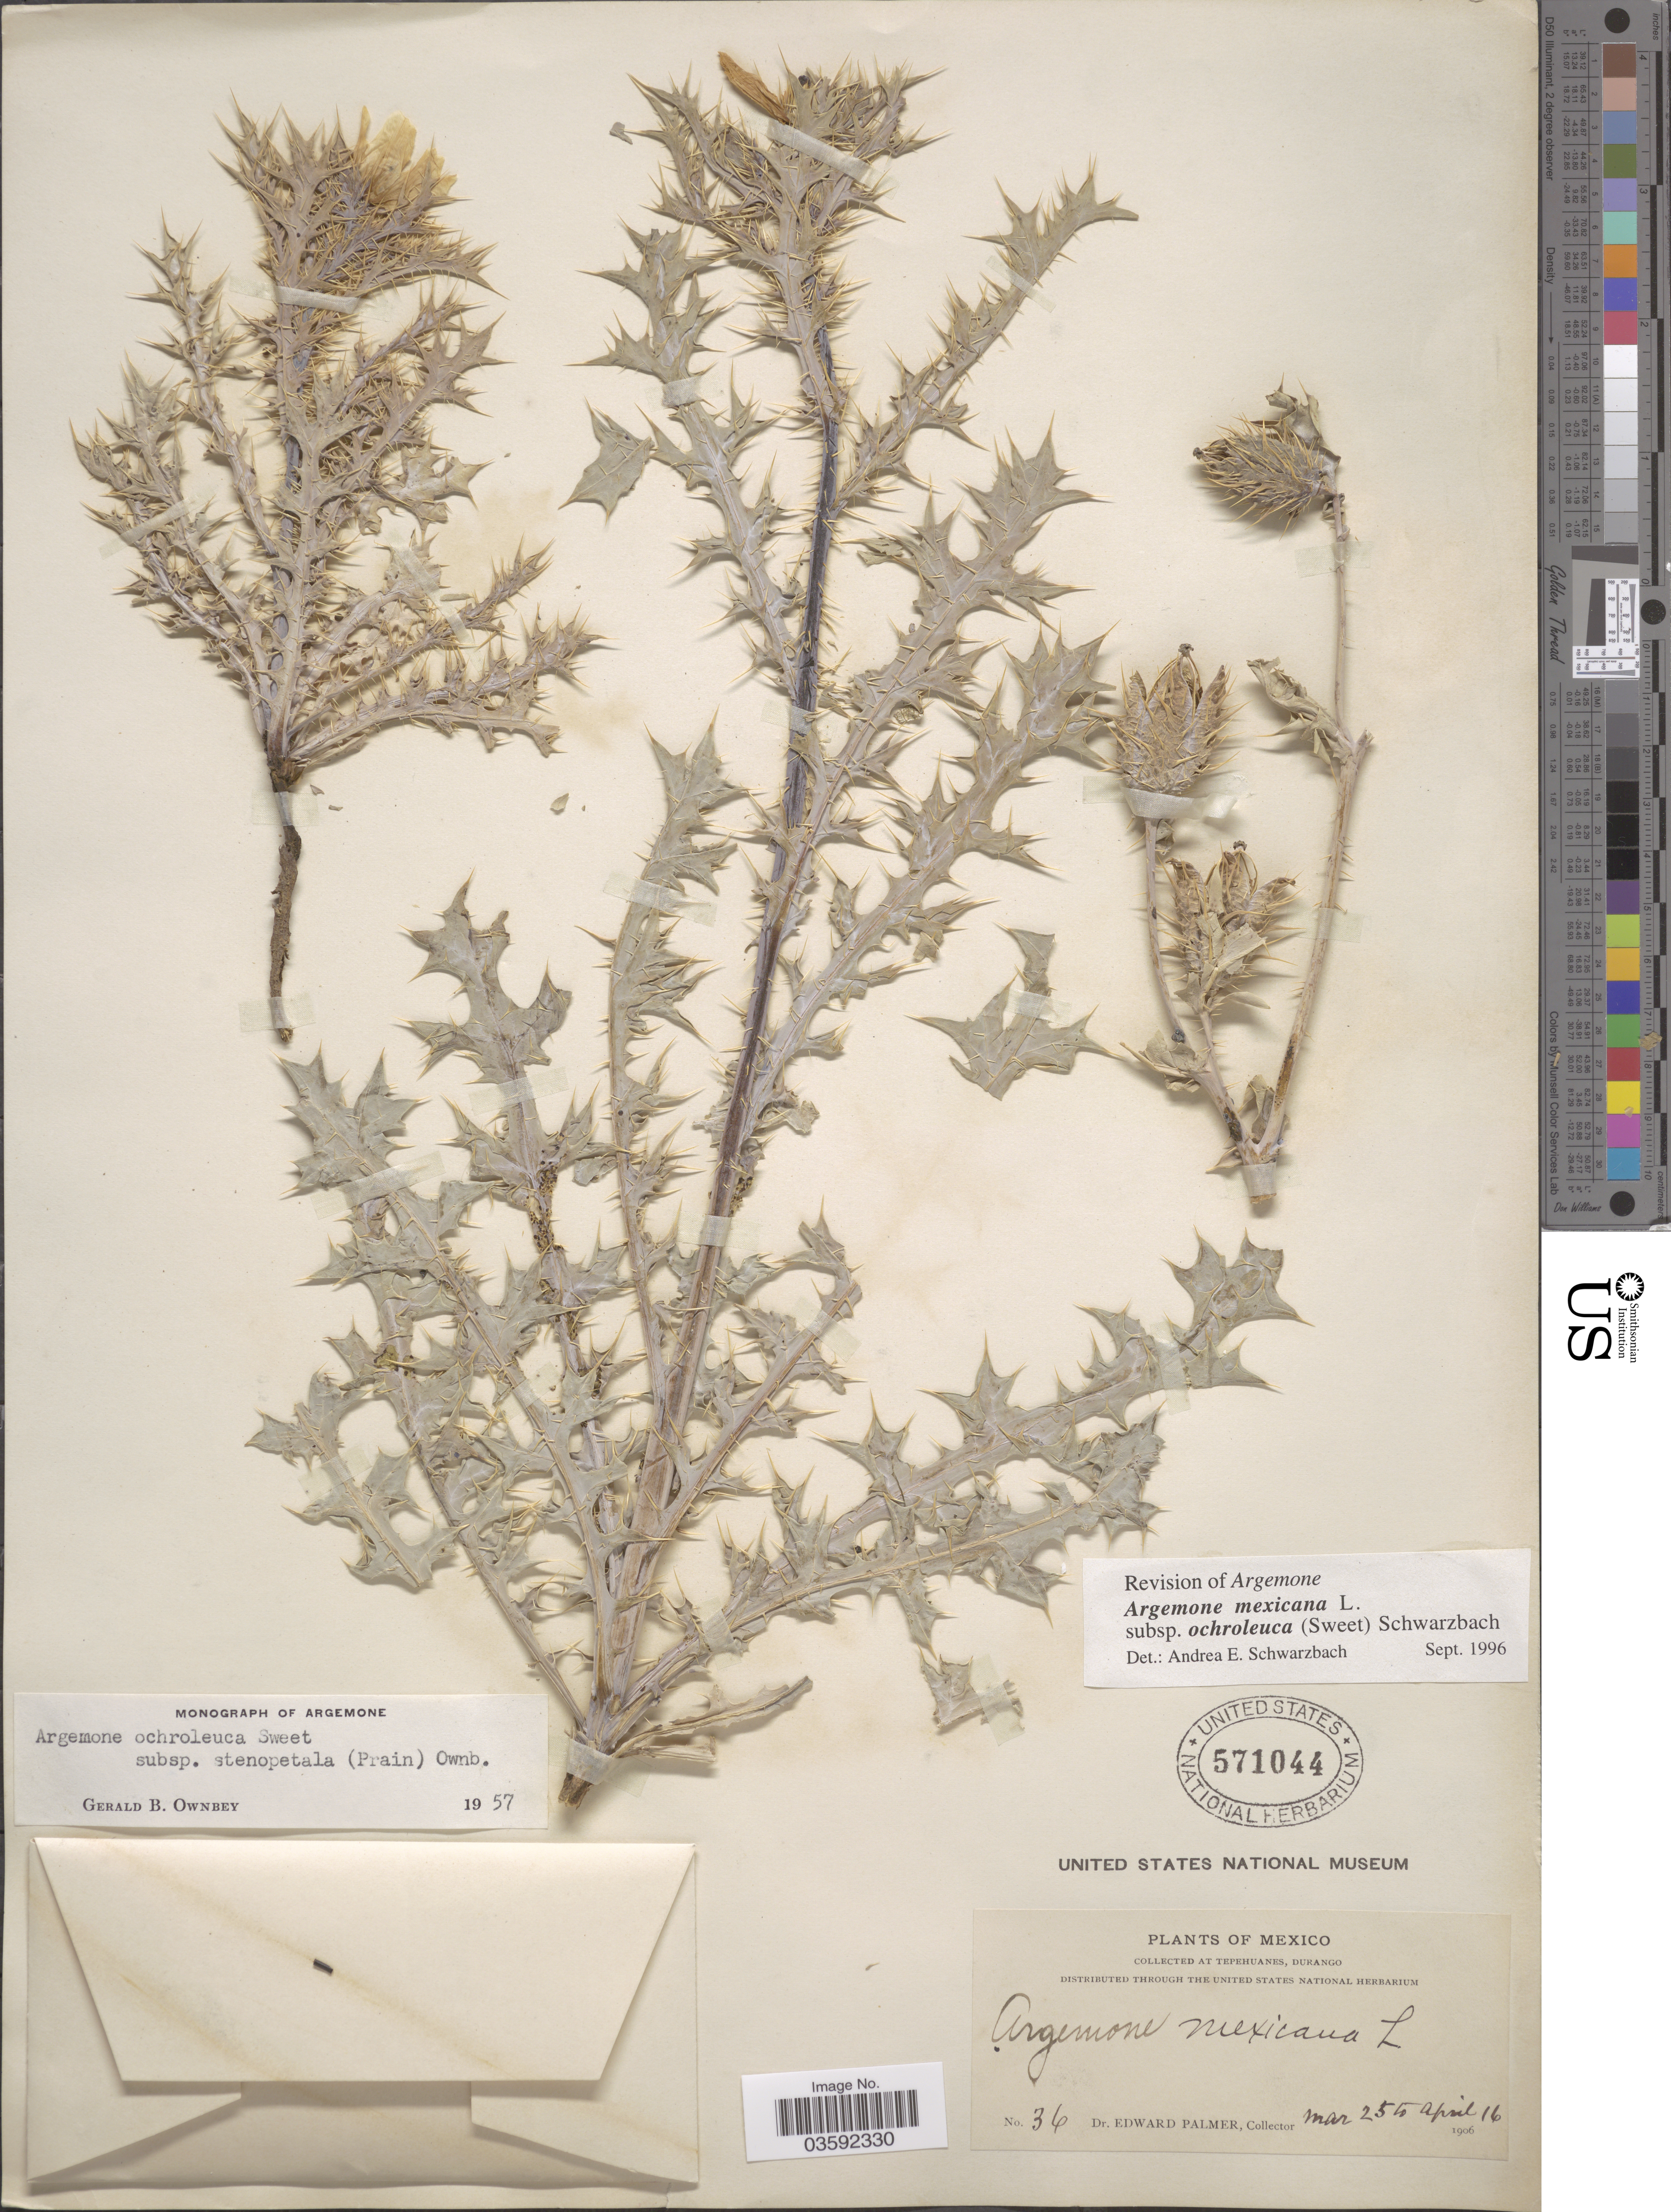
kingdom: Plantae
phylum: Tracheophyta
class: Magnoliopsida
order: Ranunculales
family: Papaveraceae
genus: Argemone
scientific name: Argemone mexicana subsp. ochroleuca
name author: (Sweet) Schwarzbach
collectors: E. Palmer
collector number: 36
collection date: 1906-03-25/1906-04-16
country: Mexico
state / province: Durango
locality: At Tepehuanes.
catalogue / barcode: US 571044